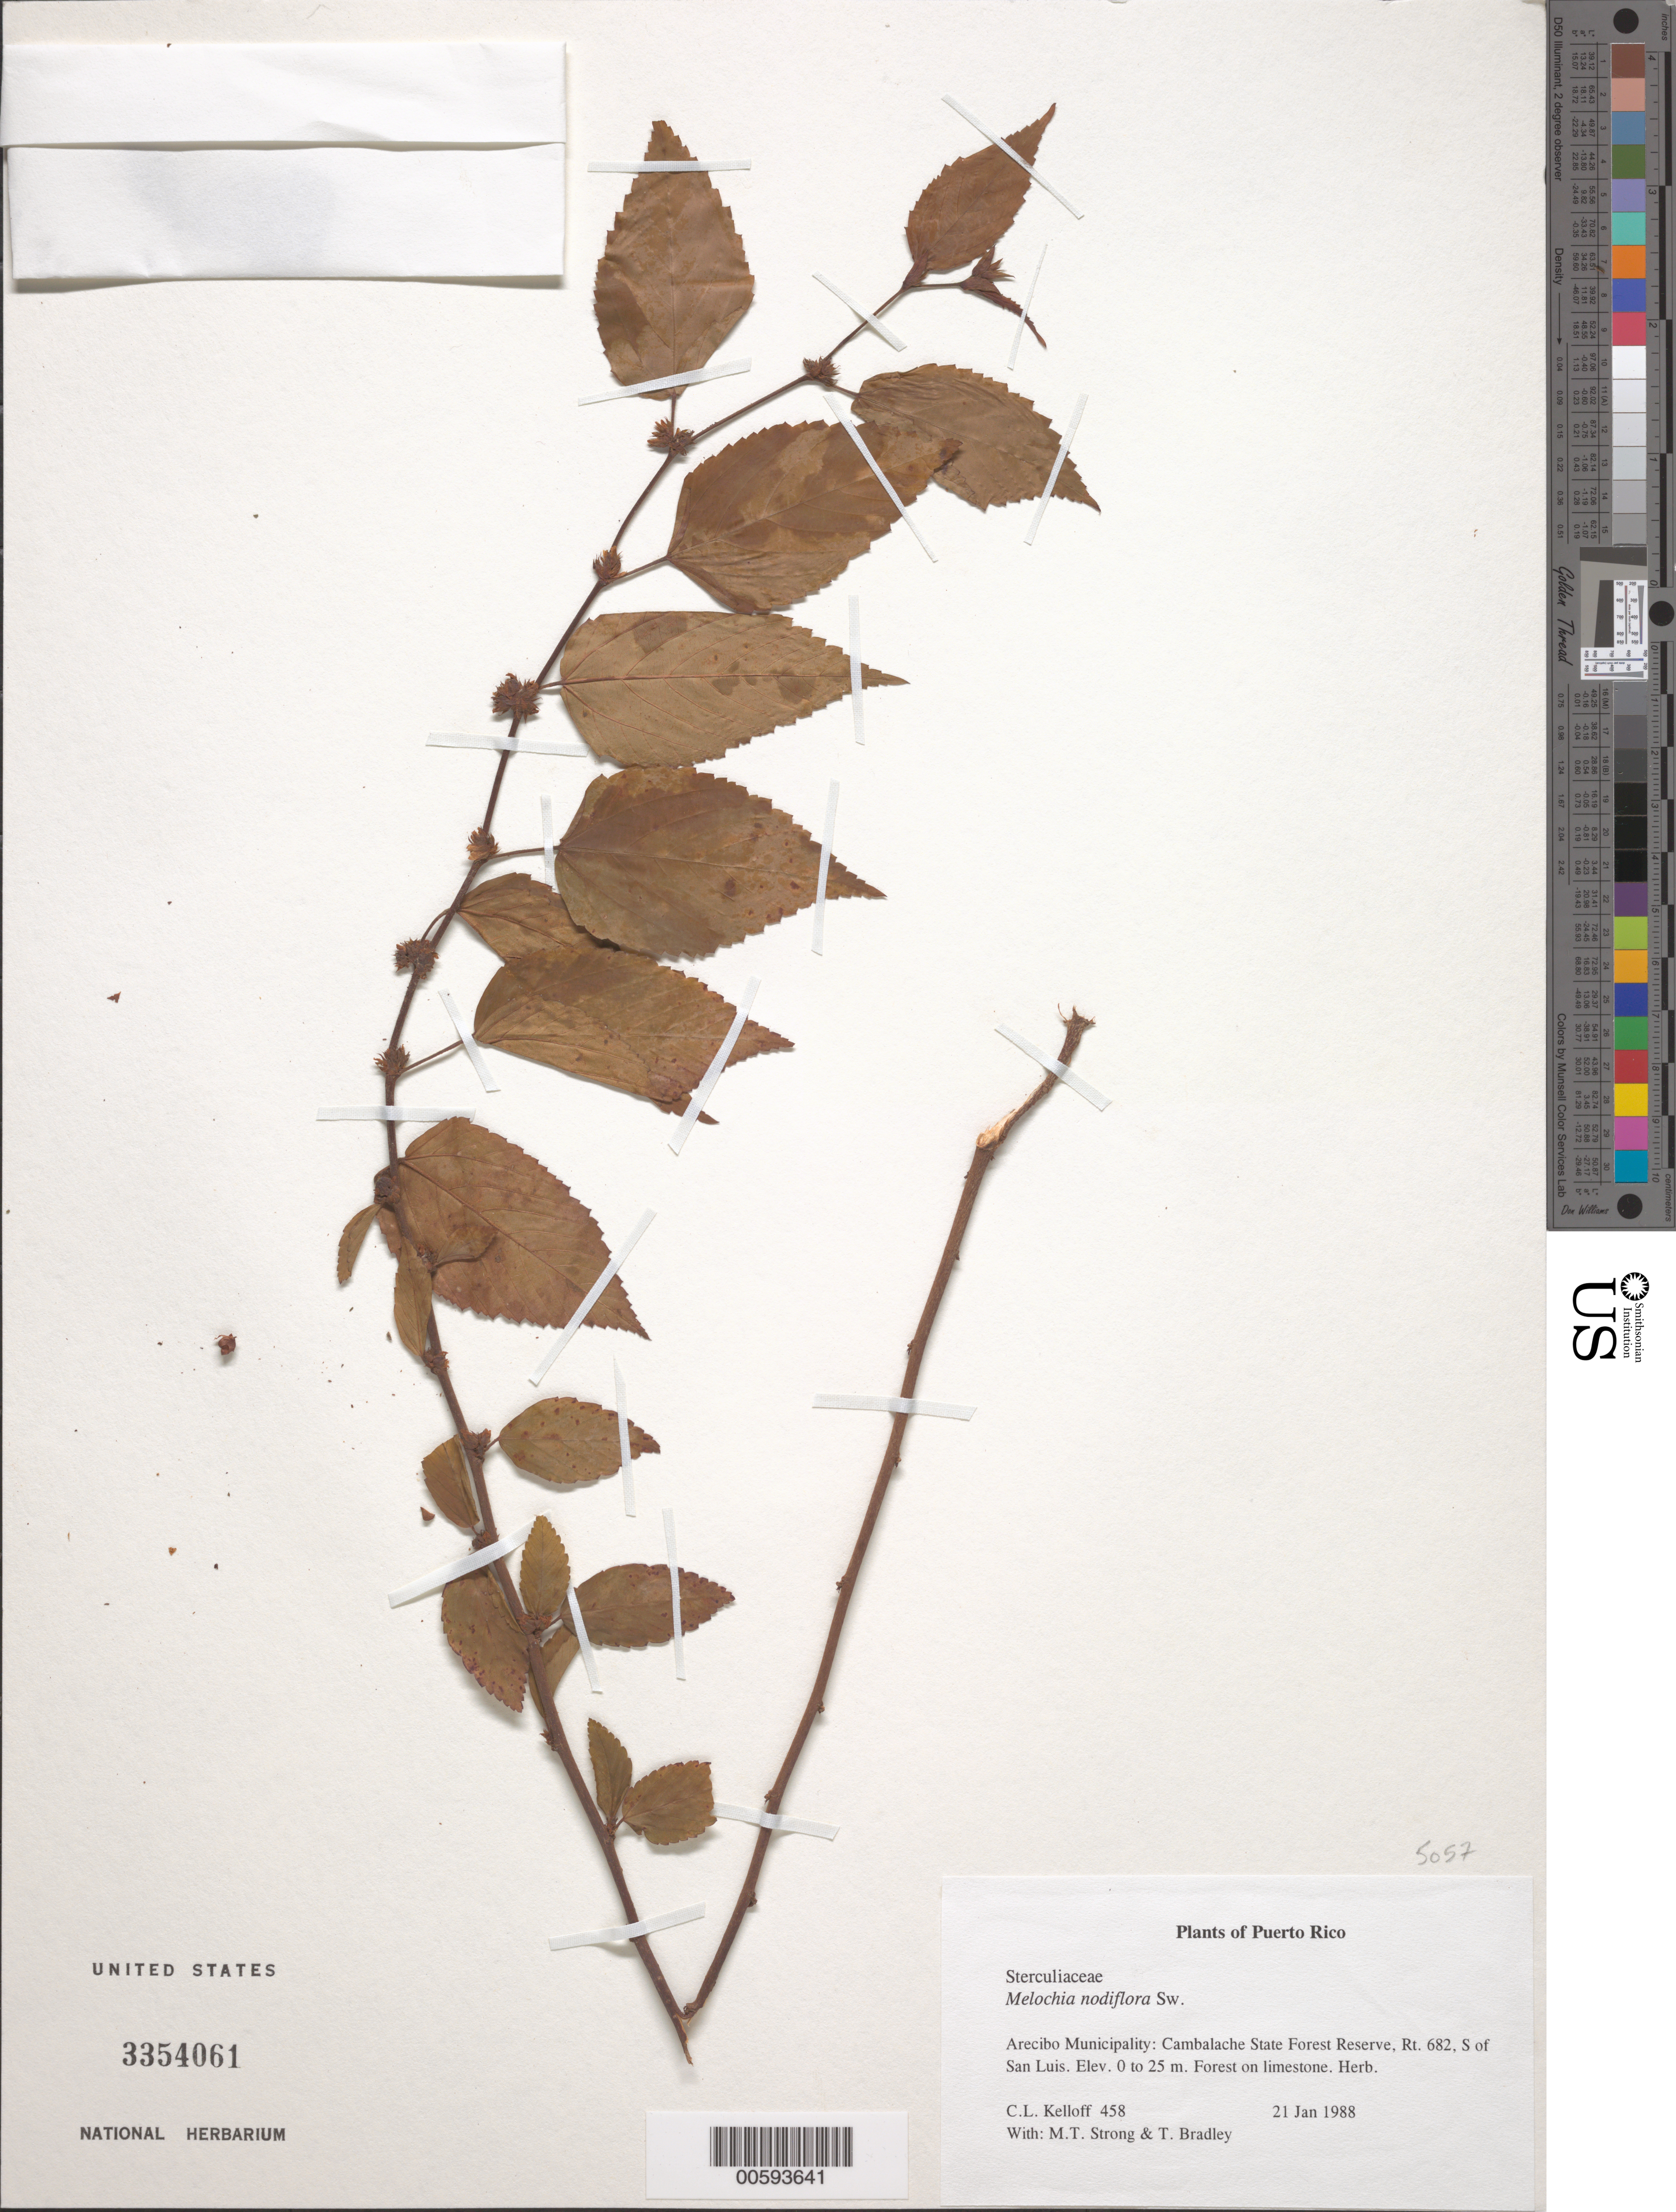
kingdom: Plantae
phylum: Tracheophyta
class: Magnoliopsida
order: Malvales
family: Malvaceae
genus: Melochia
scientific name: Melochia nodiflora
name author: Sw.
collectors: C. L. Kelloff, M. T. Strong & T. Bradley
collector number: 458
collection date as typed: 21 Jan 1988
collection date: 1988-01-21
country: Puerto Rico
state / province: Arecibo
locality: Arecibo Municipality: Cambalache State Forest Reserve, Rt. 682, S of San Luis.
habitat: Forest on limestone.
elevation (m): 0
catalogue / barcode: US 3354061